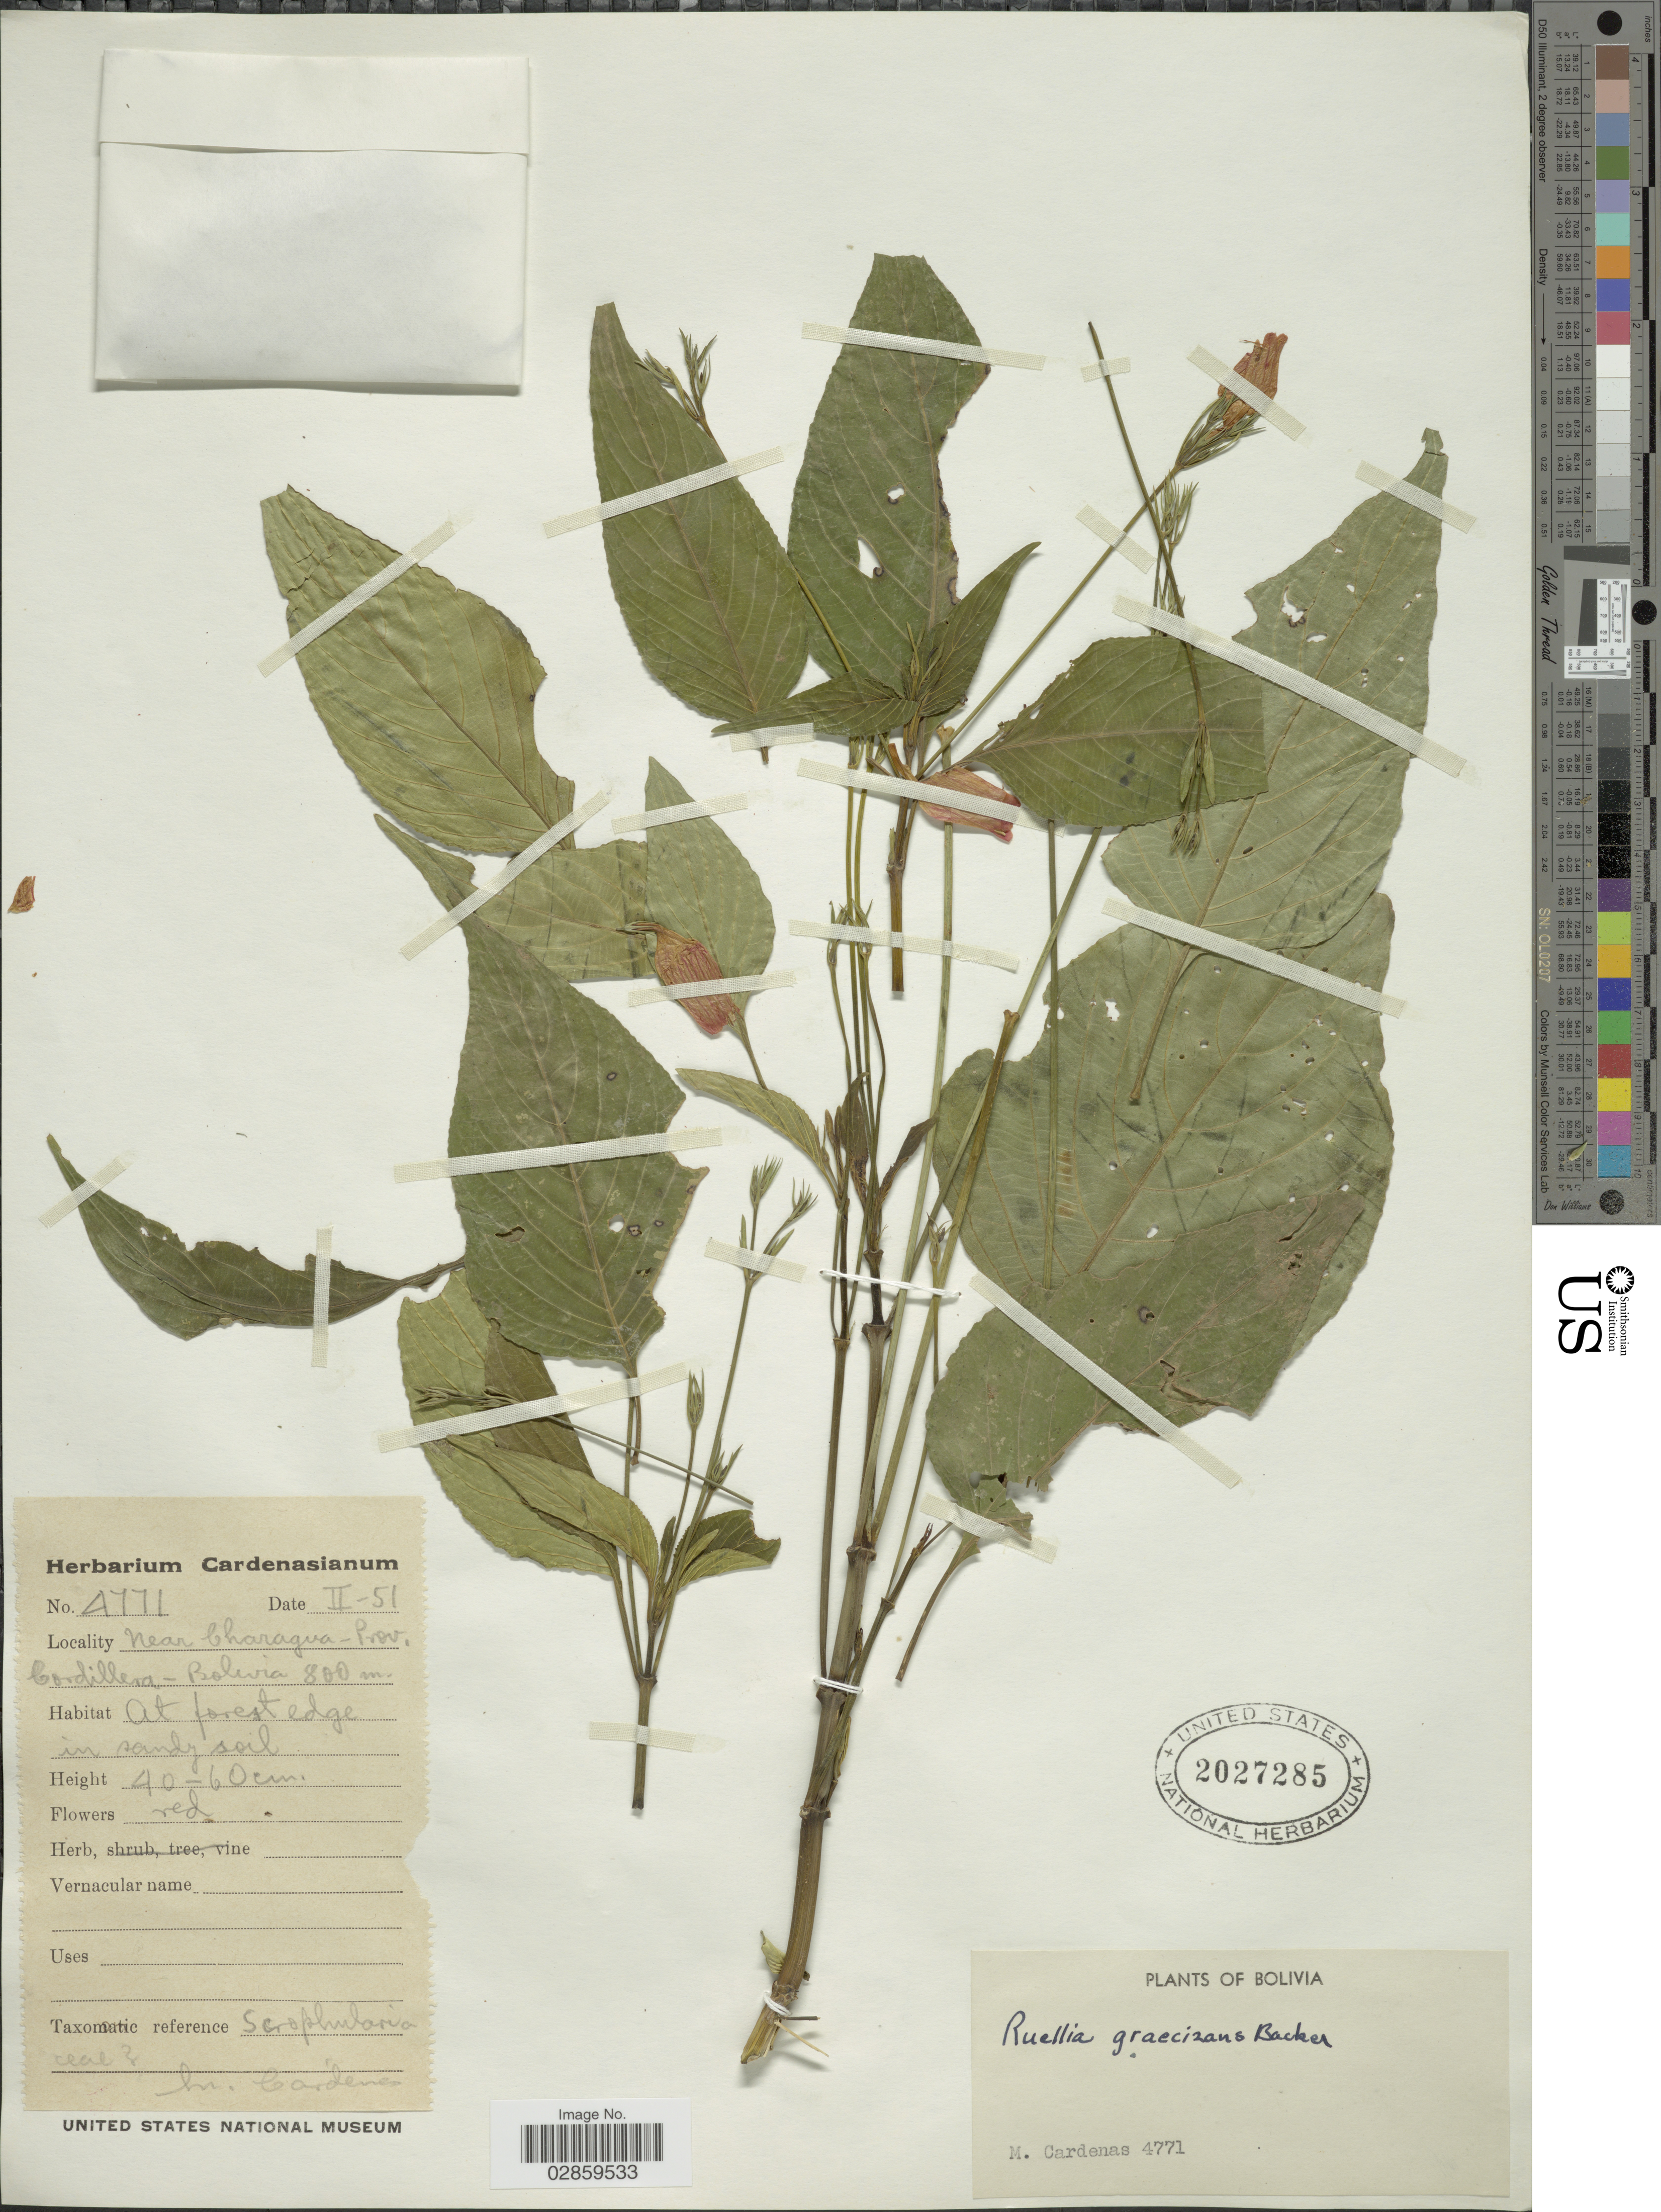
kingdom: Plantae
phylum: Tracheophyta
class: Magnoliopsida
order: Lamiales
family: Acanthaceae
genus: Ruellia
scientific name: Ruellia brevifolia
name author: (Pohl) C. Ezcurra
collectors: M. Cárdenas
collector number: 4771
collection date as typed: Transcribed d/m/y: /2/51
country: Bolivia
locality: Near Charagua - Prov. Cordillera.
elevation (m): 800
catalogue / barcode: US 2027285